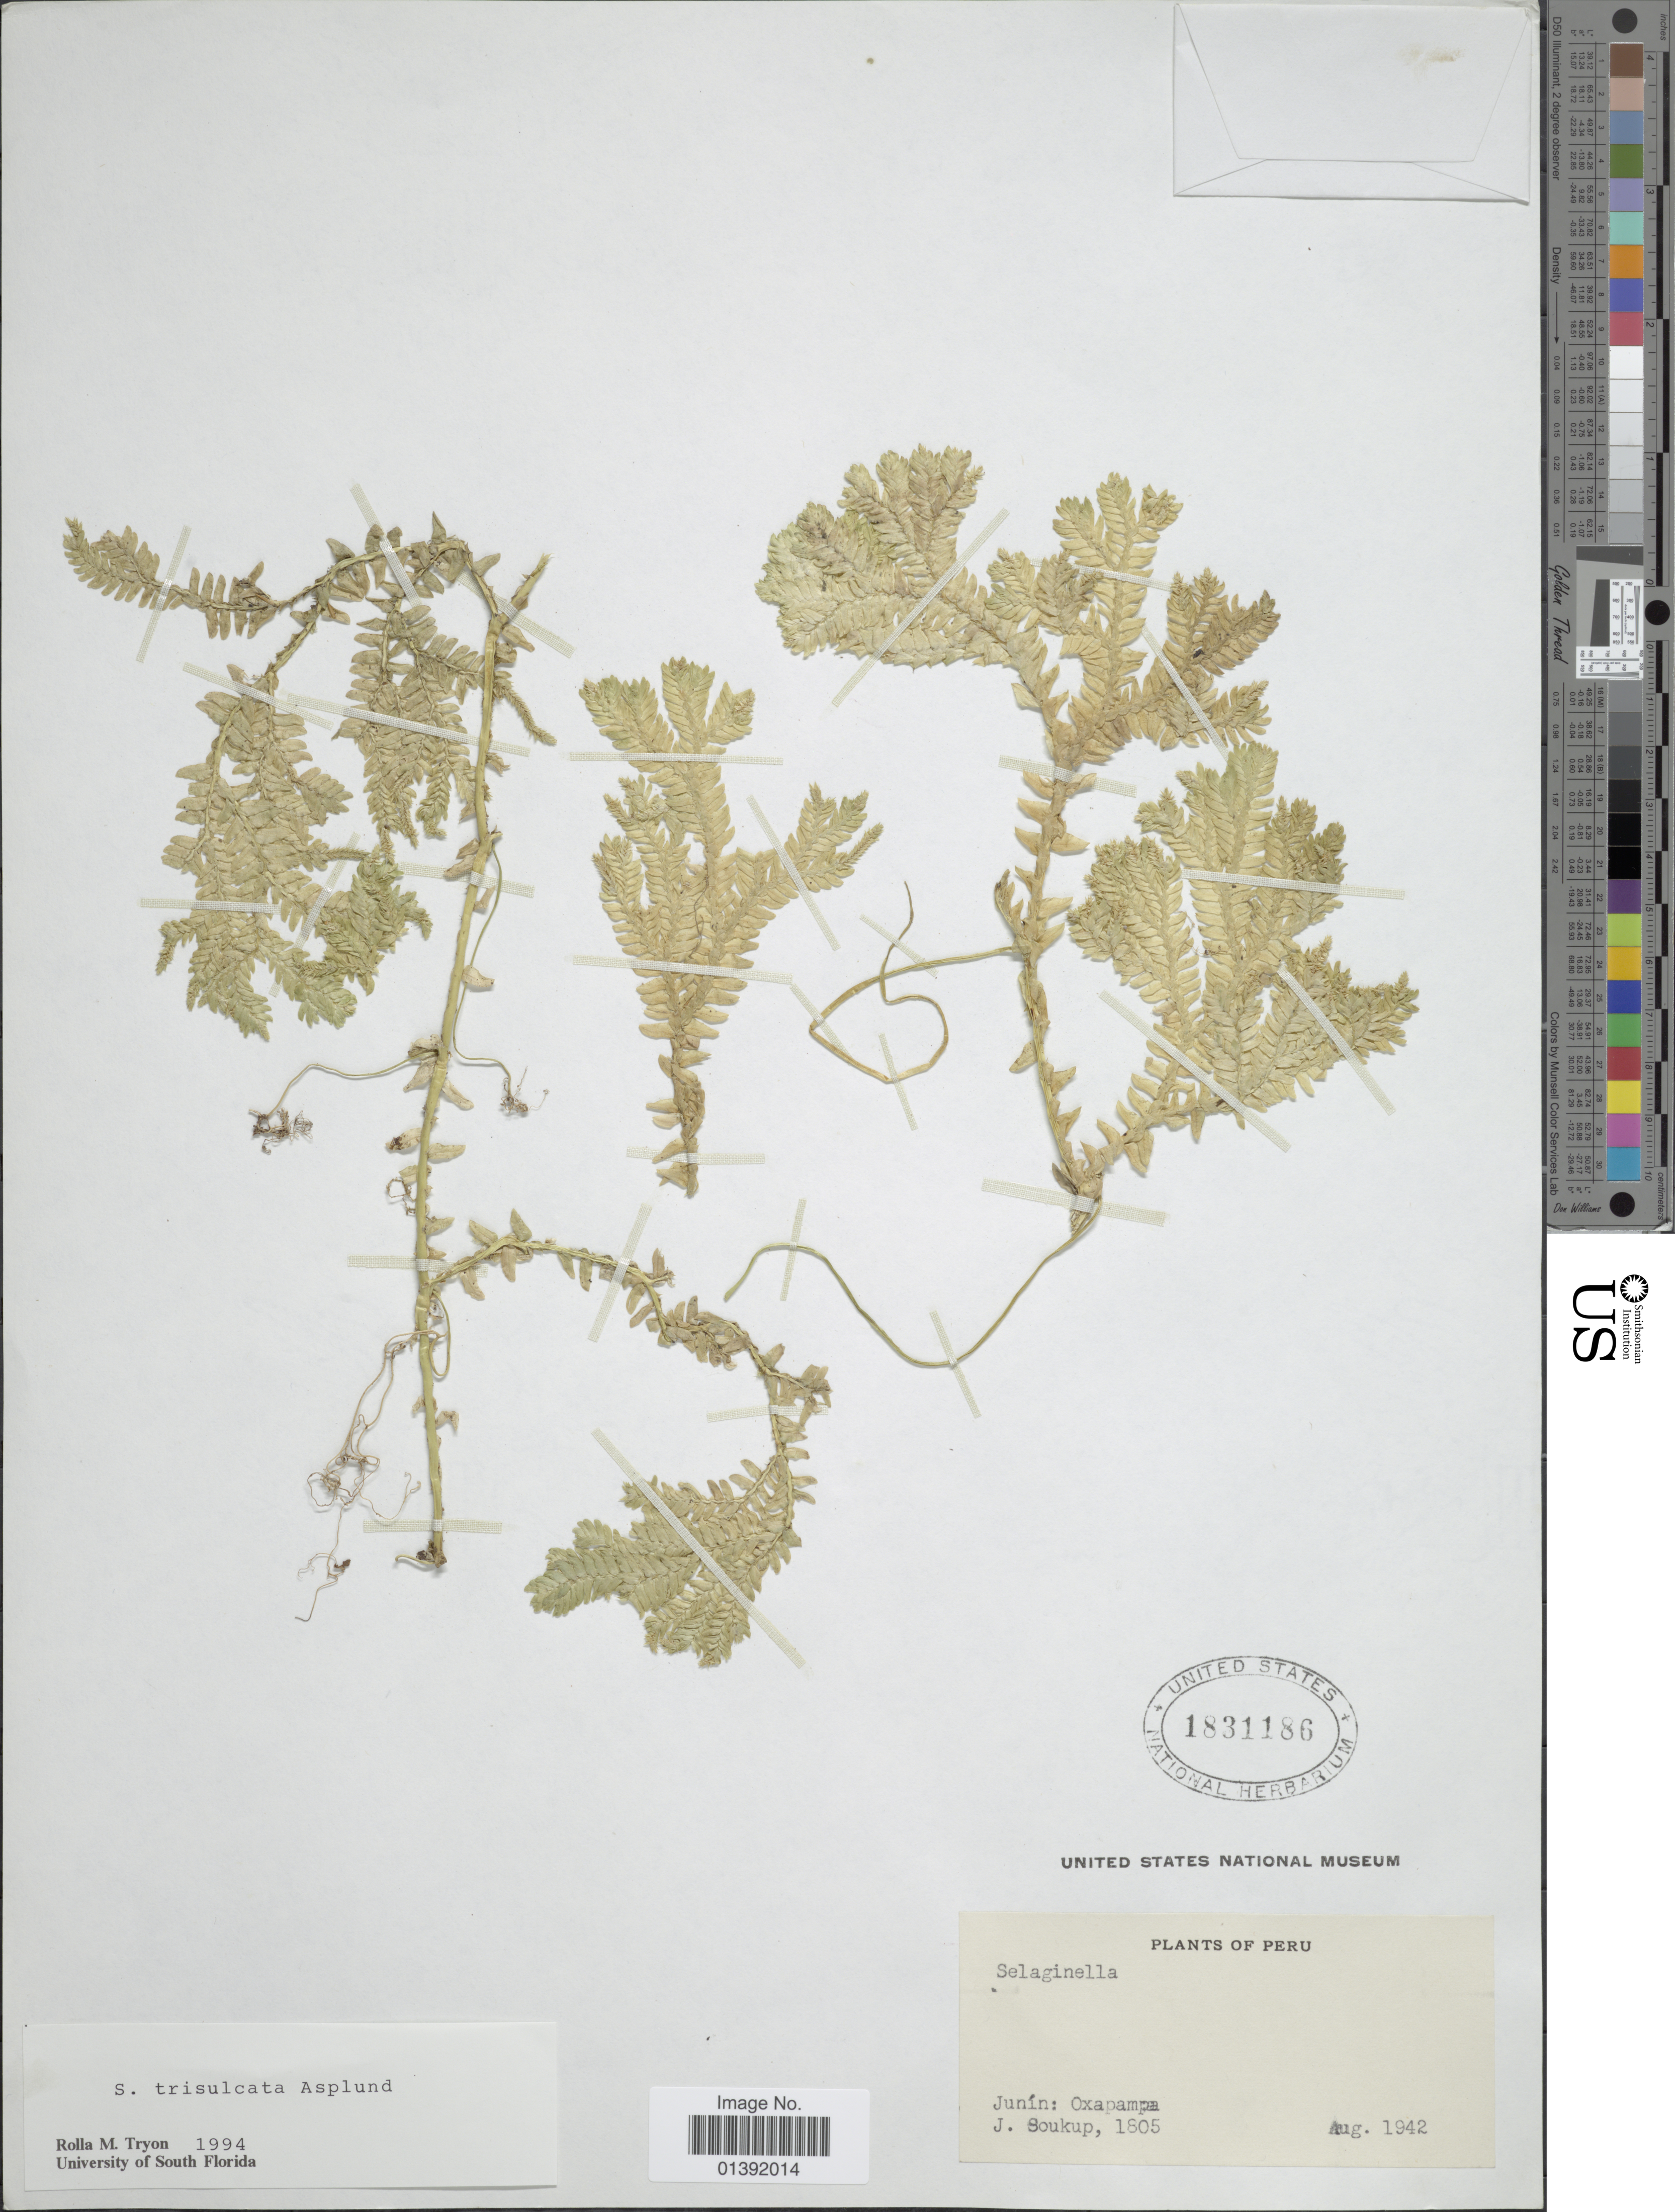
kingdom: Plantae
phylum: Tracheophyta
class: Lycopodiopsida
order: Selaginellales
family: Selaginellaceae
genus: Selaginella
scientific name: Selaginella trisulcata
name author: Aspl.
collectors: J. Soukup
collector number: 1805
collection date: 1942-08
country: Peru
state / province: Junín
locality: Oxapampa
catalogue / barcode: US 1831186